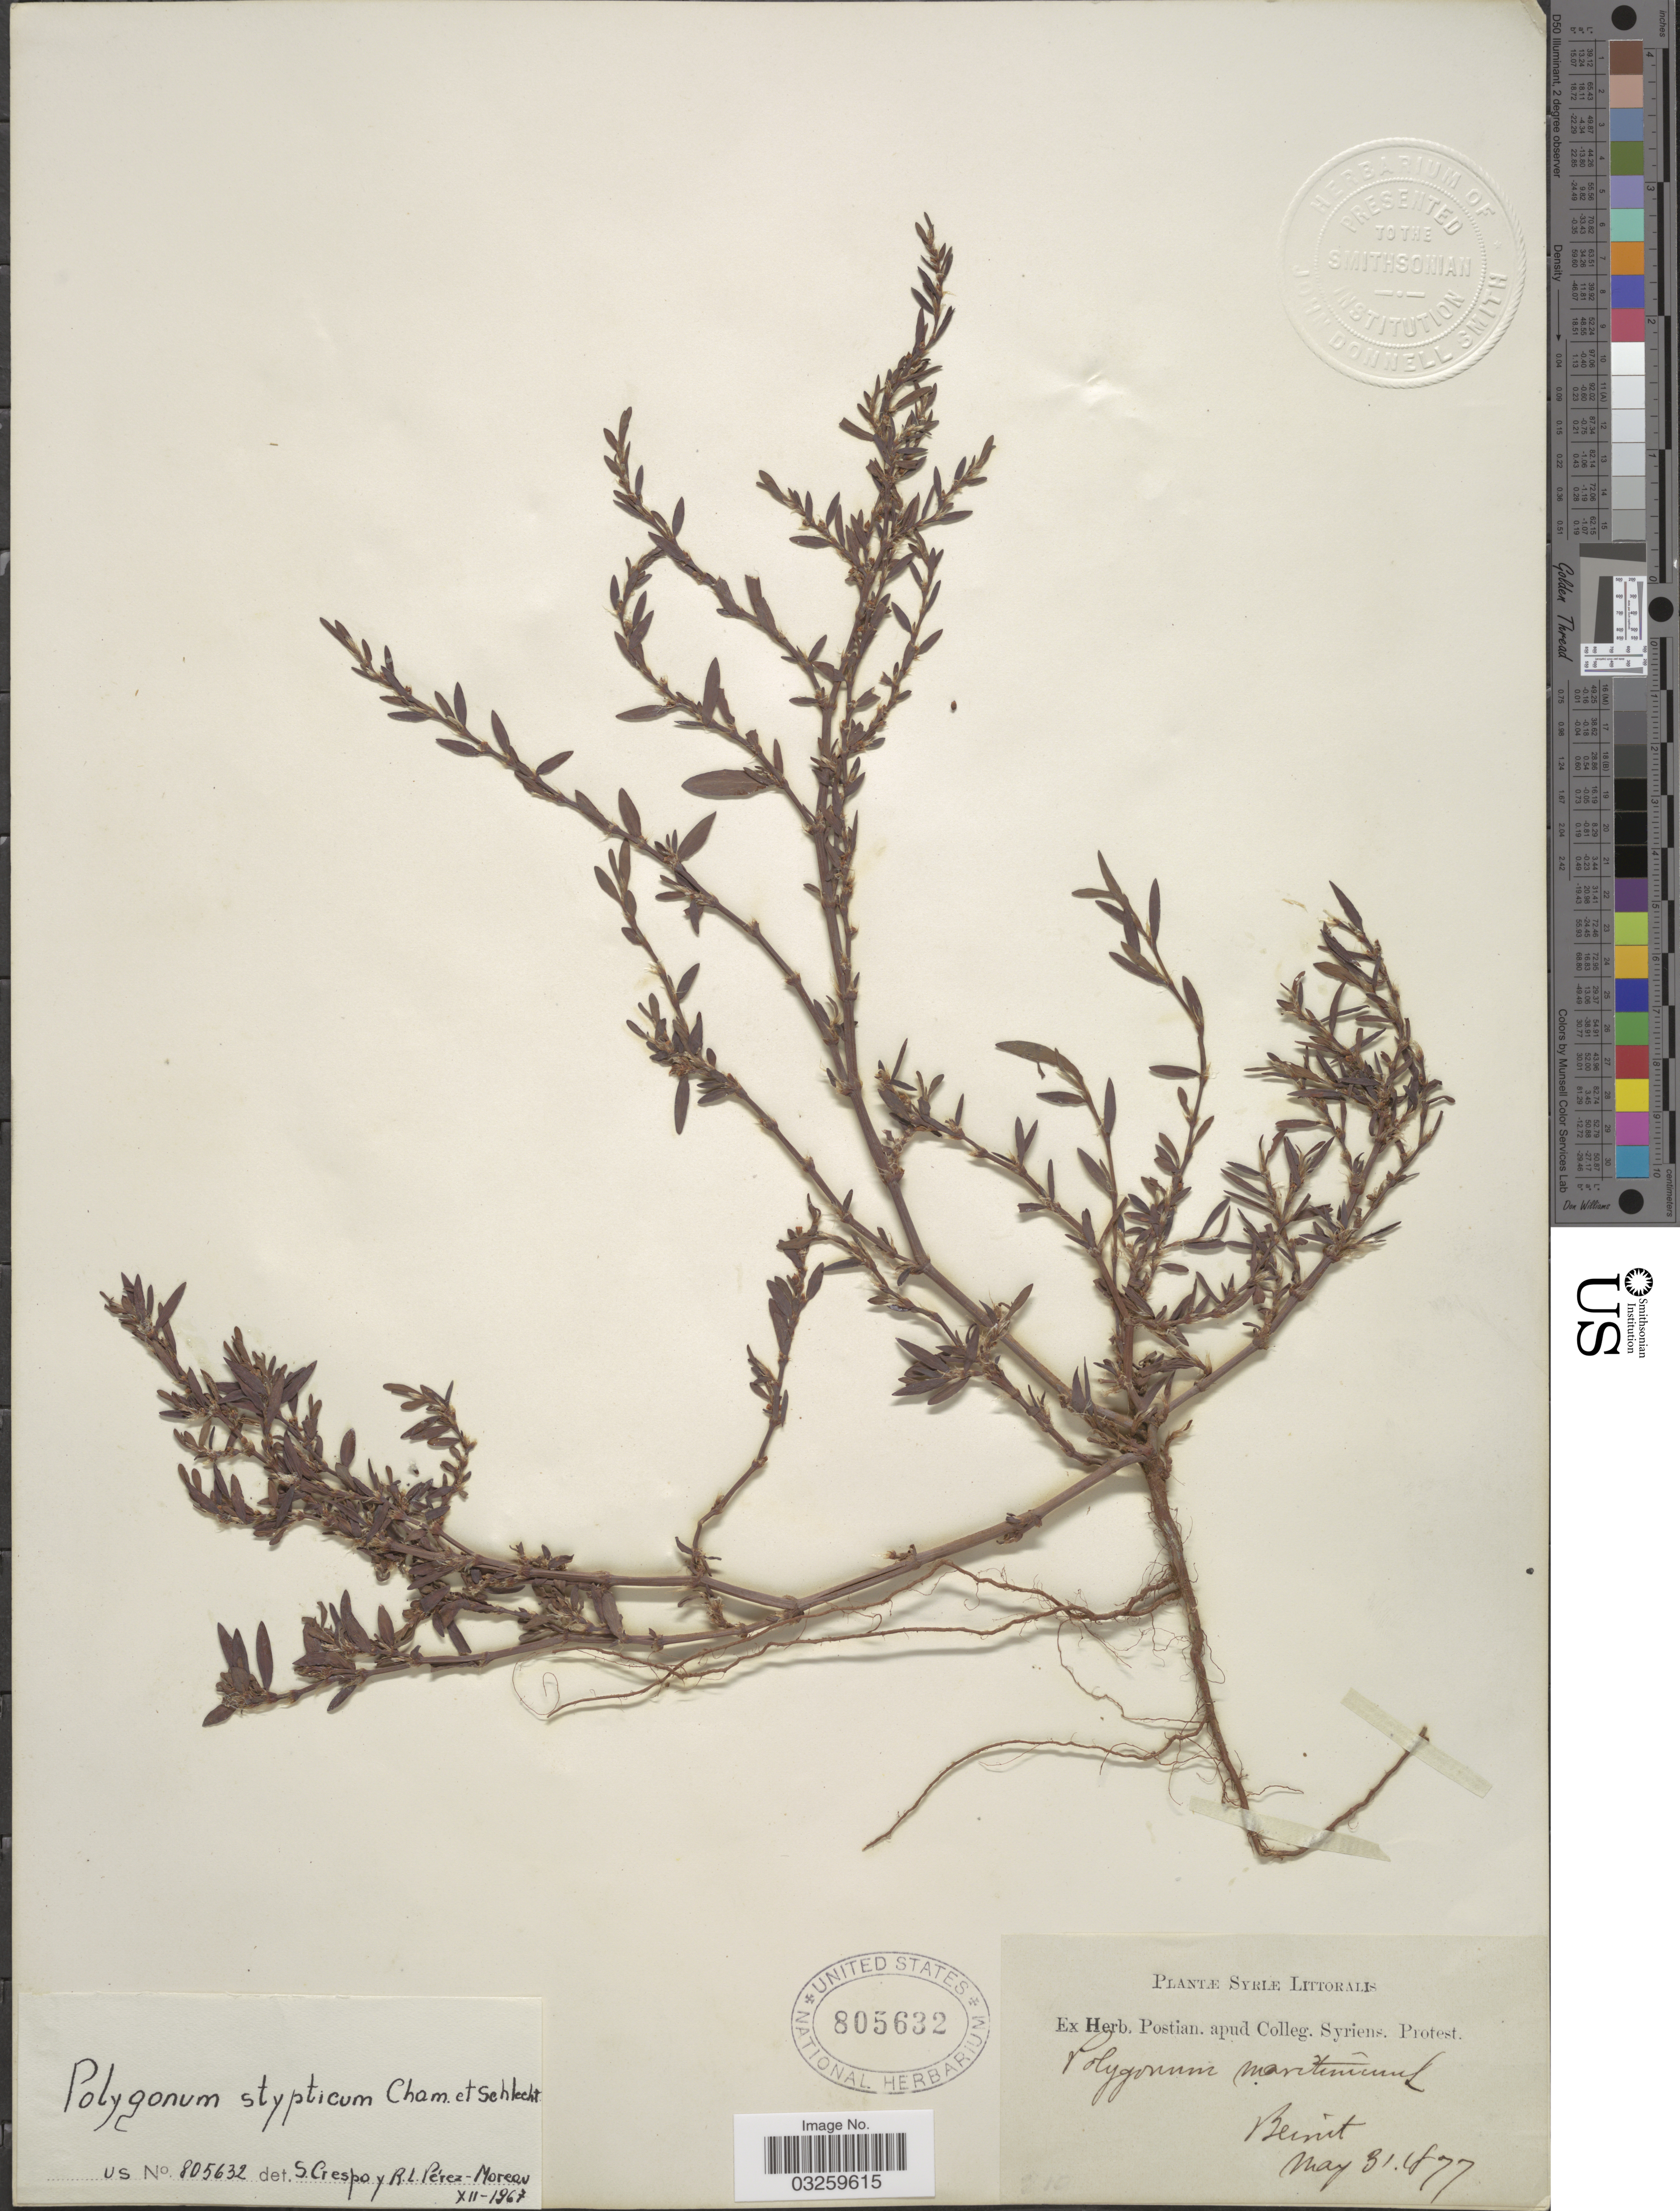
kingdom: Plantae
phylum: Tracheophyta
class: Magnoliopsida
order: Caryophyllales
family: Polygonaceae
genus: Polygonum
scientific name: Polygonum stypticum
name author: Cham. & Schltdl.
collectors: ex herb. Postian. apud Colleg. Syriens. Protest. USE "Fannie P. A. Shepard" (10308853) AS PRIMARY COLLECTOR INSTEAD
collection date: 1877-05-31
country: Lebanon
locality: Beirut.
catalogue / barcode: US 805632